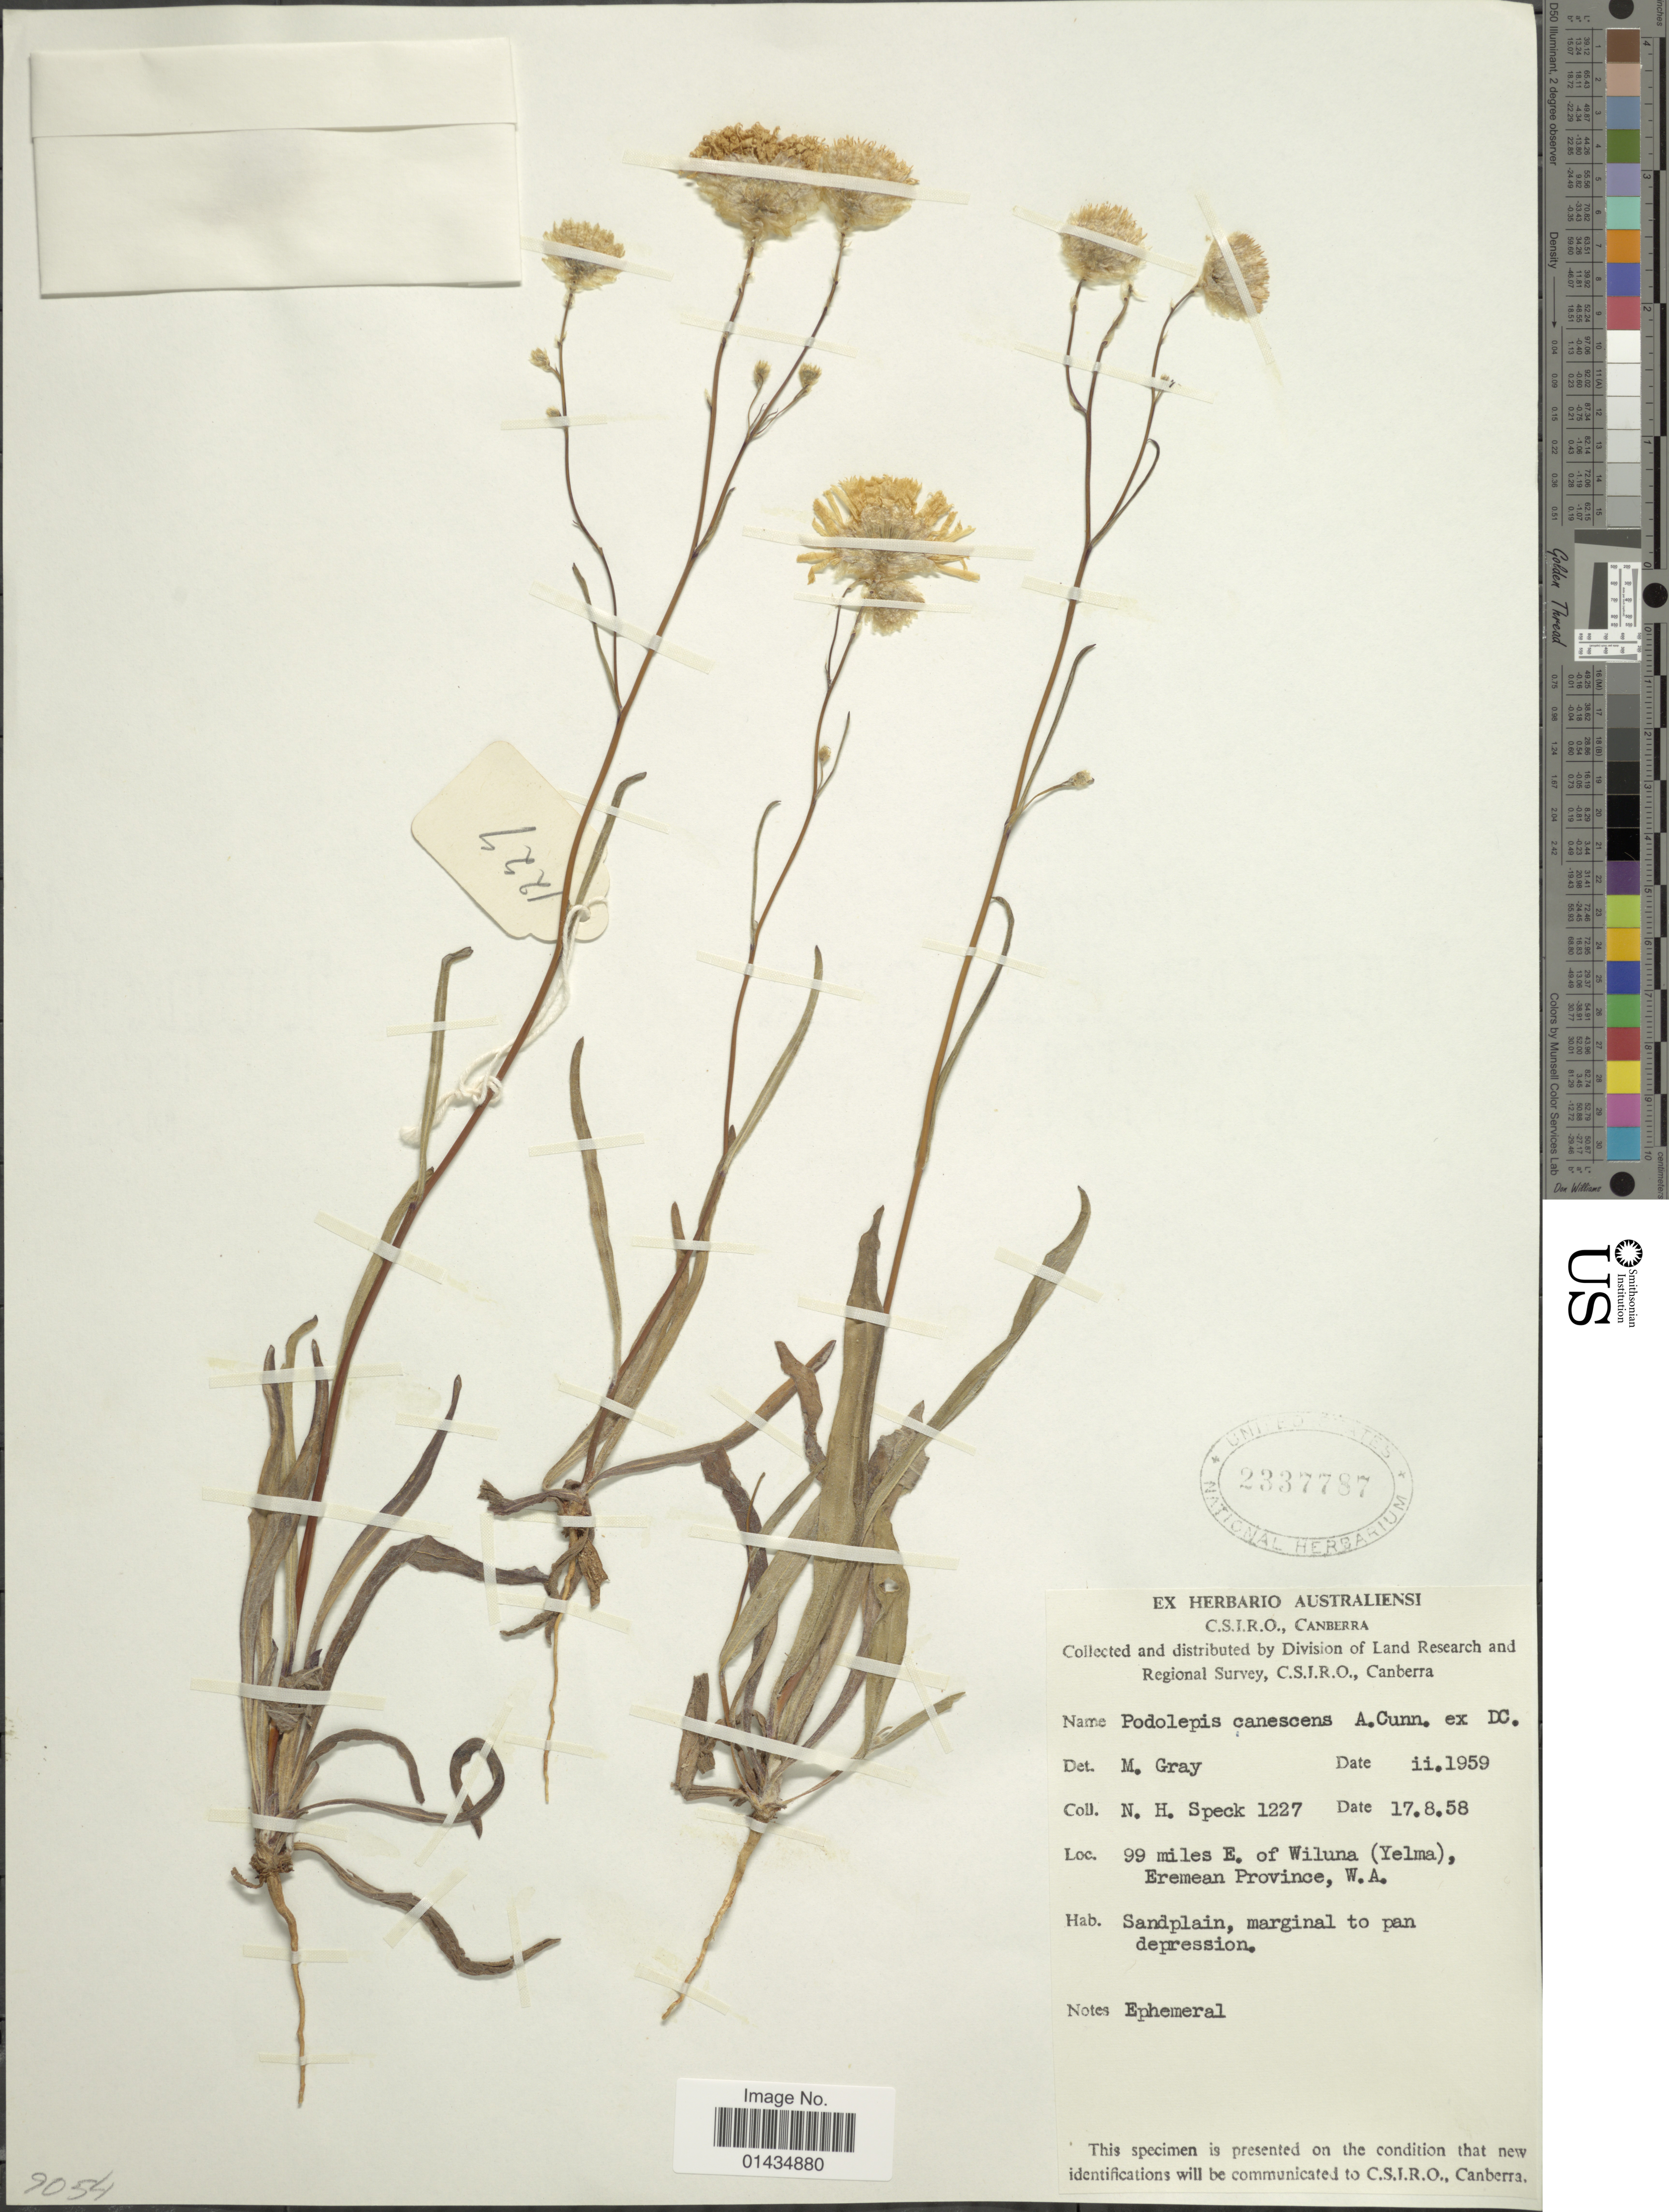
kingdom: Plantae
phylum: Tracheophyta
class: Magnoliopsida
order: Asterales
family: Asteraceae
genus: Podolepis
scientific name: Podolepis canescens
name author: A. Cunn. ex DC.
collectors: N. Speck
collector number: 1227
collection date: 1958-08-17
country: Australia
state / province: Western Australia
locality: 99 miles E. of Wiluna (Yelma), Eremean Province, Sandplain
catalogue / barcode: US 2337787